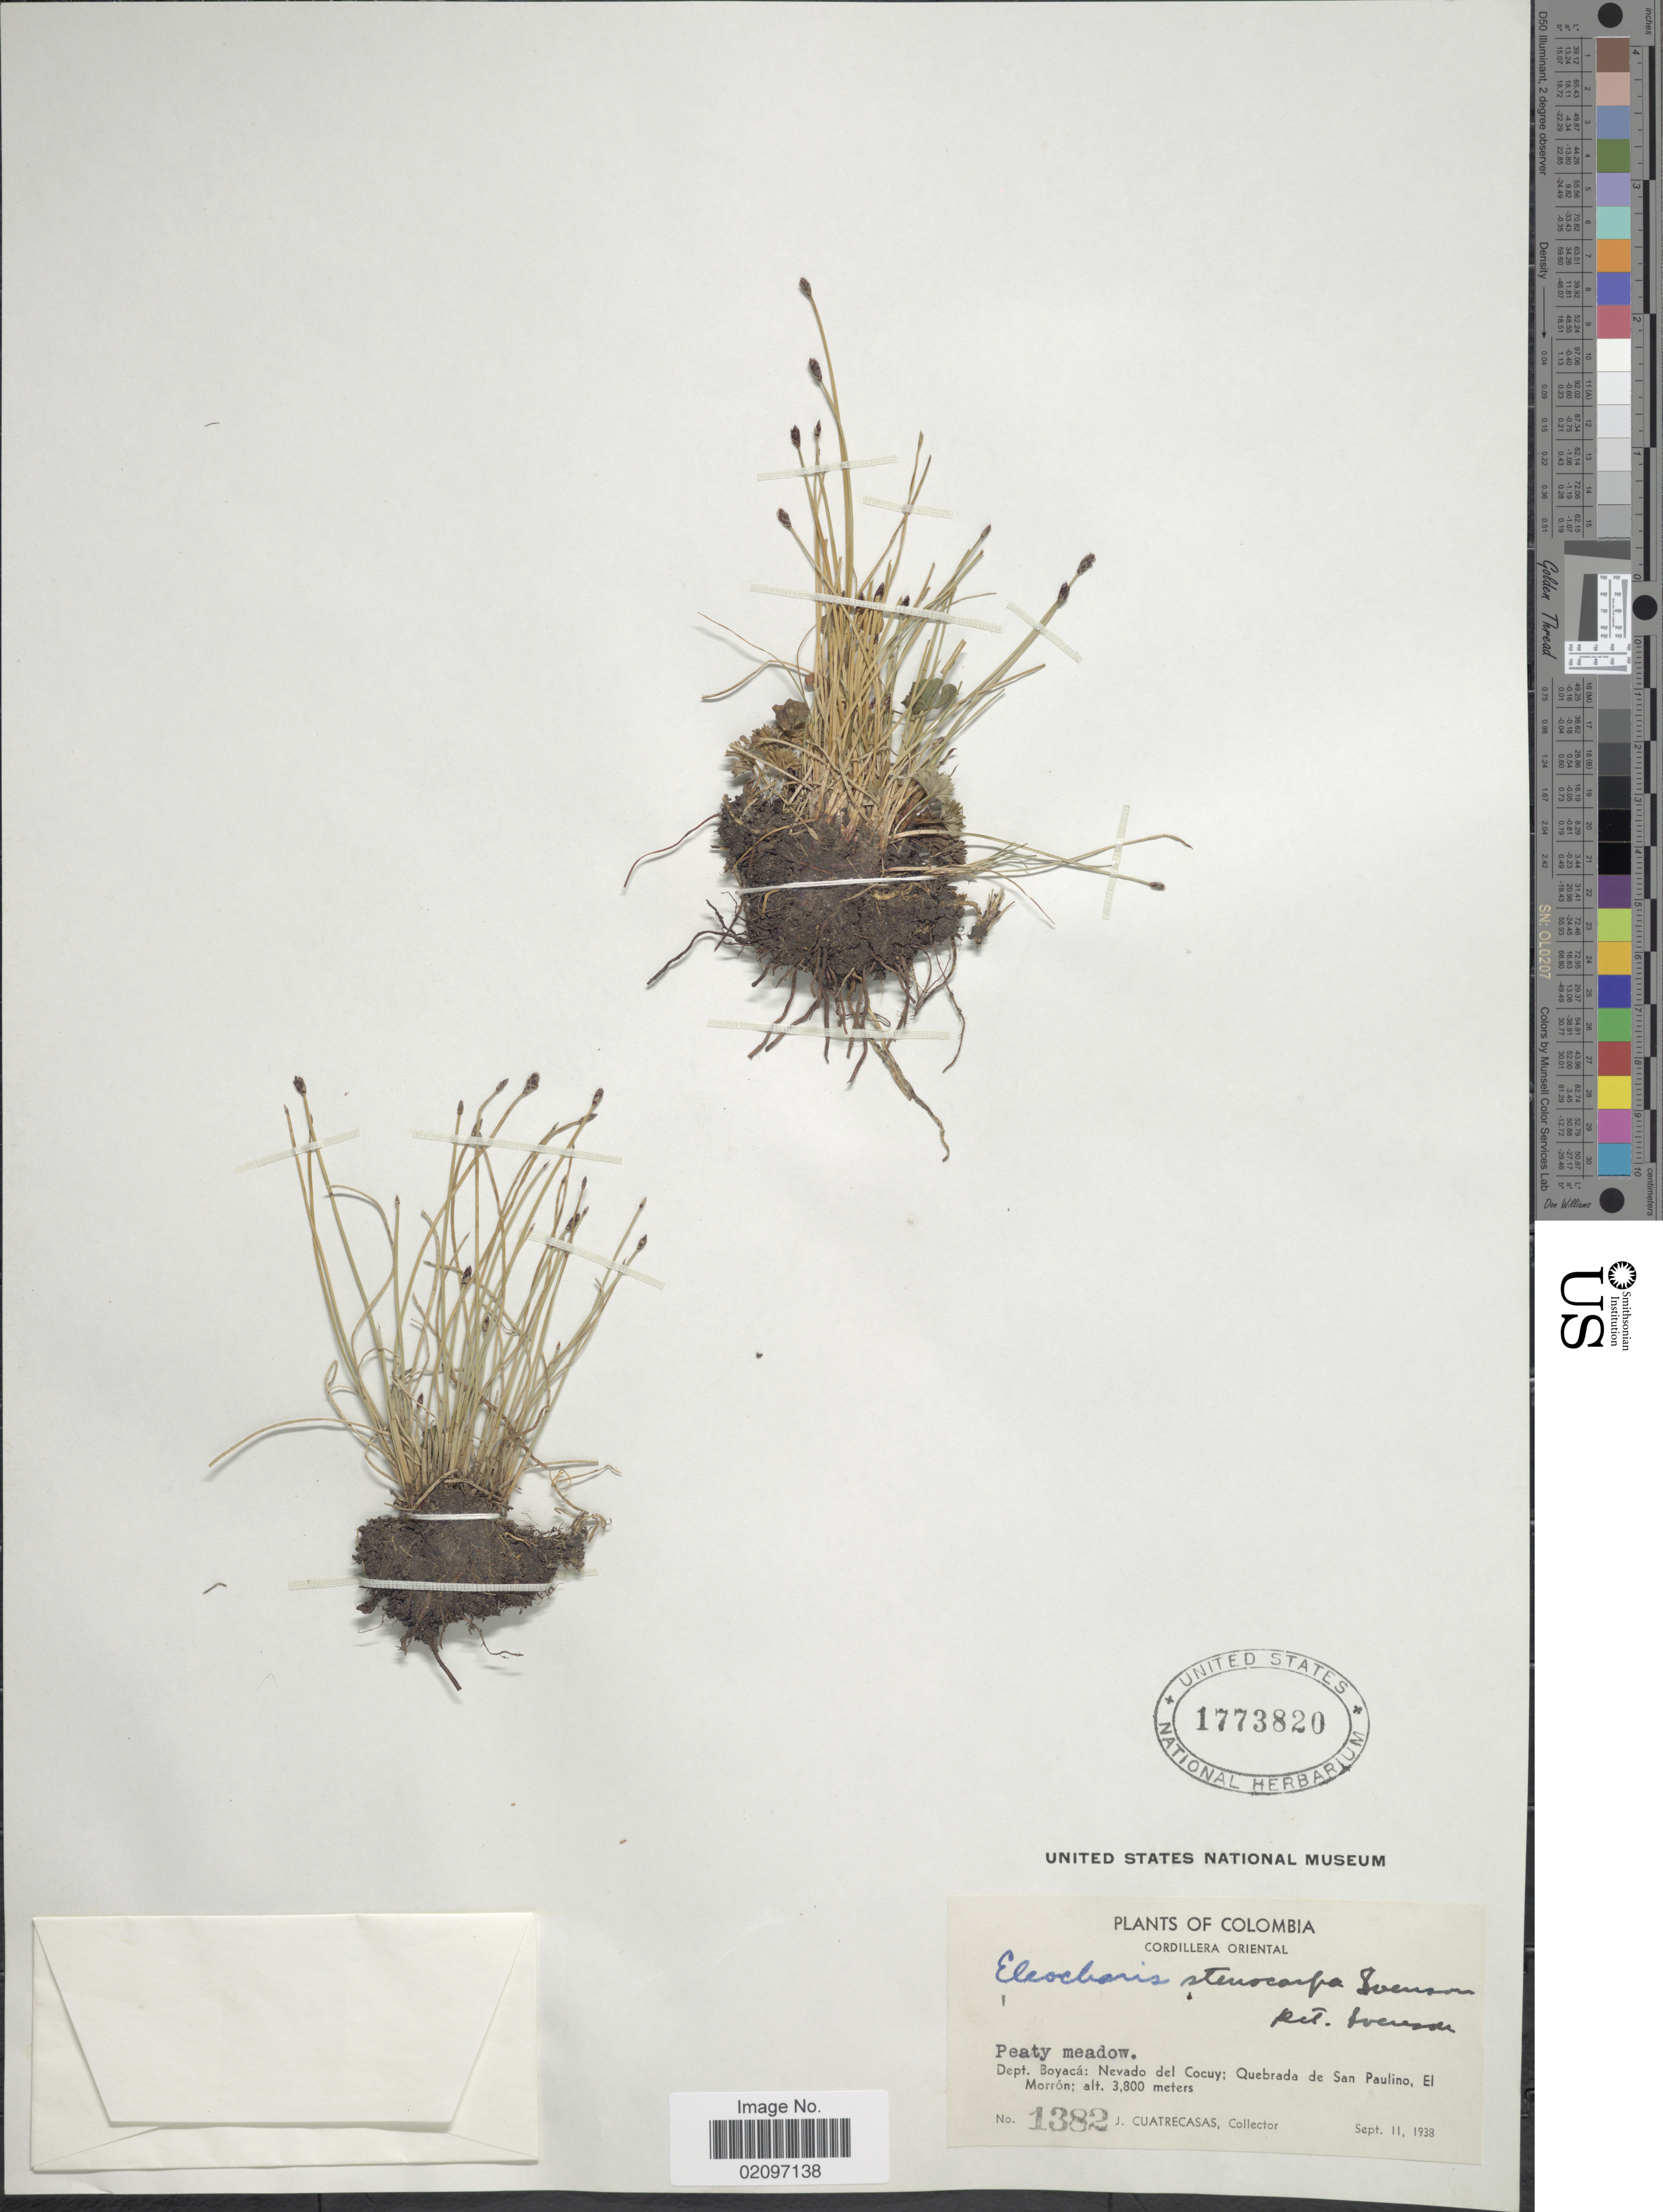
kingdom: Plantae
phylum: Tracheophyta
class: Liliopsida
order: Poales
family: Cyperaceae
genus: Eleocharis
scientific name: Eleocharis stenocarpa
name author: Svenson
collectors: J. Cuatrecasas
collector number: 1382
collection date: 1938-09-11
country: Colombia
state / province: Boyacá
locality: Cordillera Oriental, Dept. Boyaca: Nevado del Cocuy: Quebrada de San Paulino, El Morron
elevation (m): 3800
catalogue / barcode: US 1773820